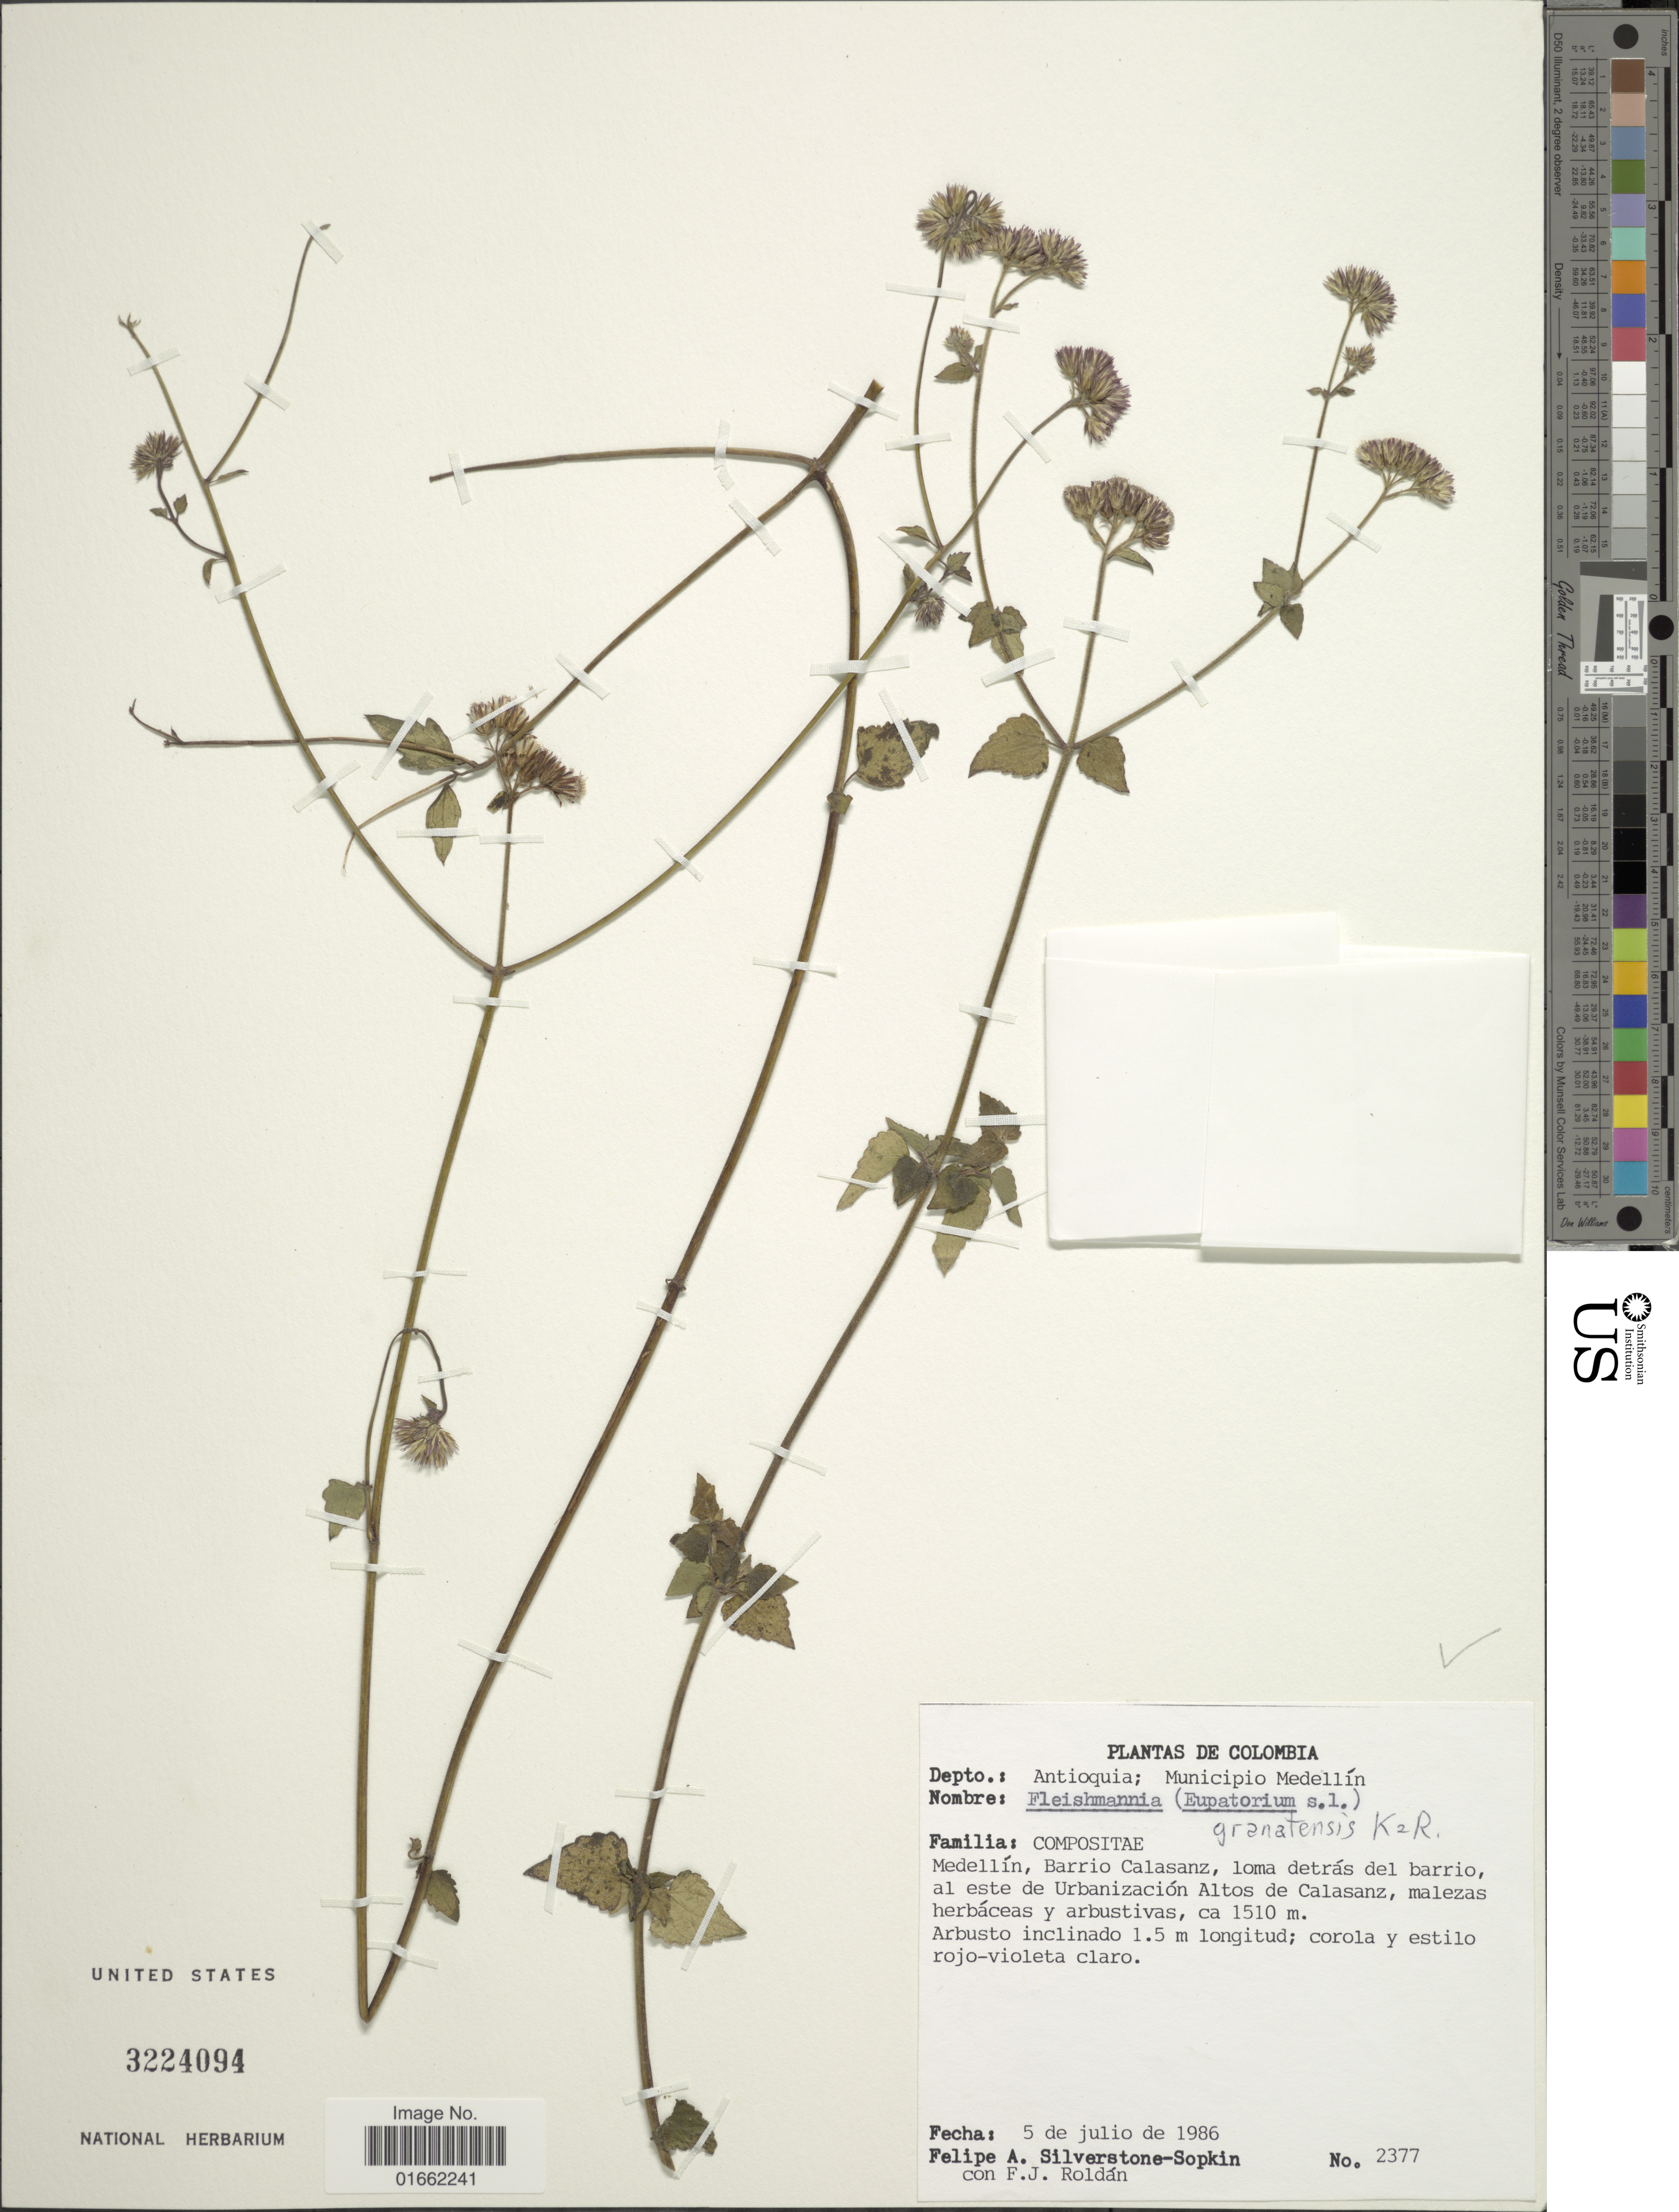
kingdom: Plantae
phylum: Tracheophyta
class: Magnoliopsida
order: Asterales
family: Asteraceae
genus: Fleischmannia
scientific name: Fleischmannia granatensis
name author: R.M. King & H. Rob.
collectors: P. A. Silverstone-Sopkin & F. J. Roldán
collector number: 2377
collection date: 1986-07-05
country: Colombia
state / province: Antioquia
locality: Depto.: Antioquia; Municipio Medellín. Medellín, Barrio Calasanz, loma detrás del barrio, al este de Urbanización Altos de Calasanz, malezas herbáceas y arbustivas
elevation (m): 1510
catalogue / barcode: US 3224094